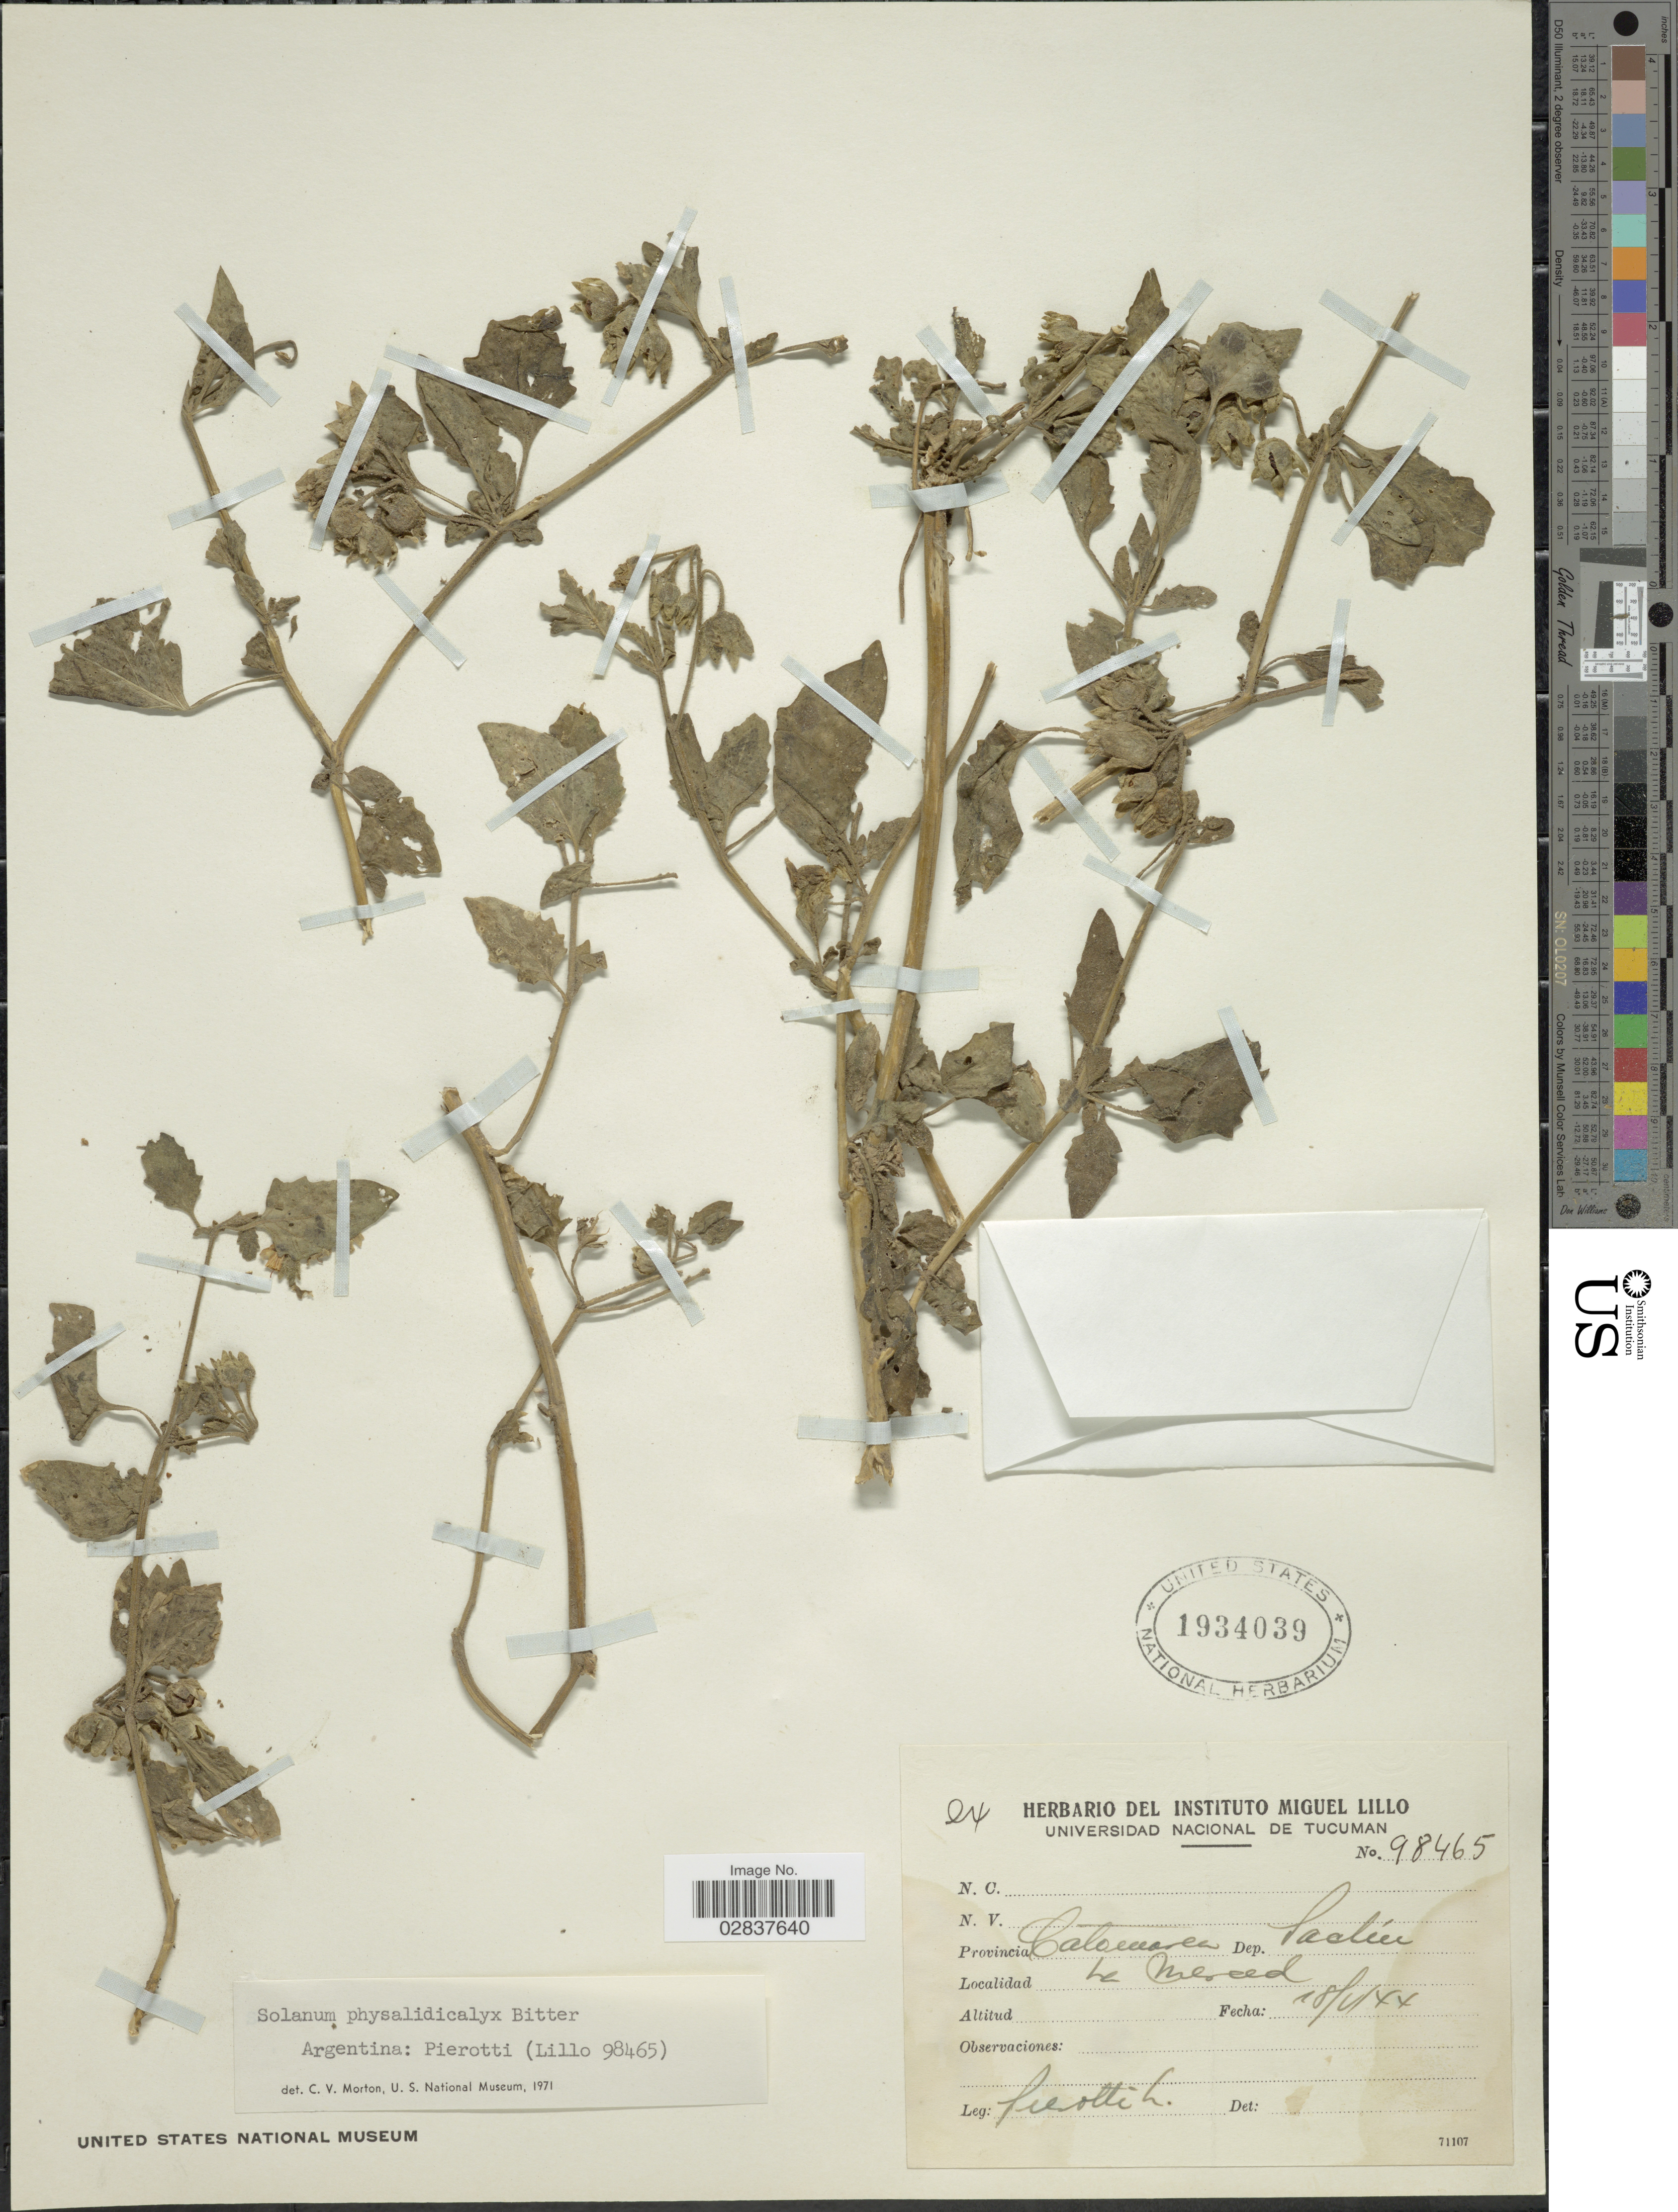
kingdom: Plantae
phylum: Tracheophyta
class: Magnoliopsida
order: Solanales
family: Solanaceae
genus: Solanum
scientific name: Solanum physalifolium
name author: Rusby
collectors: S. A. Pierotti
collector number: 98465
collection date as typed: Transcribed d/m/y: 18/5/44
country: Argentina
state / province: Catamarca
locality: Dep. Saclía [interpreted], La Merced.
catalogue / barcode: US 1934039